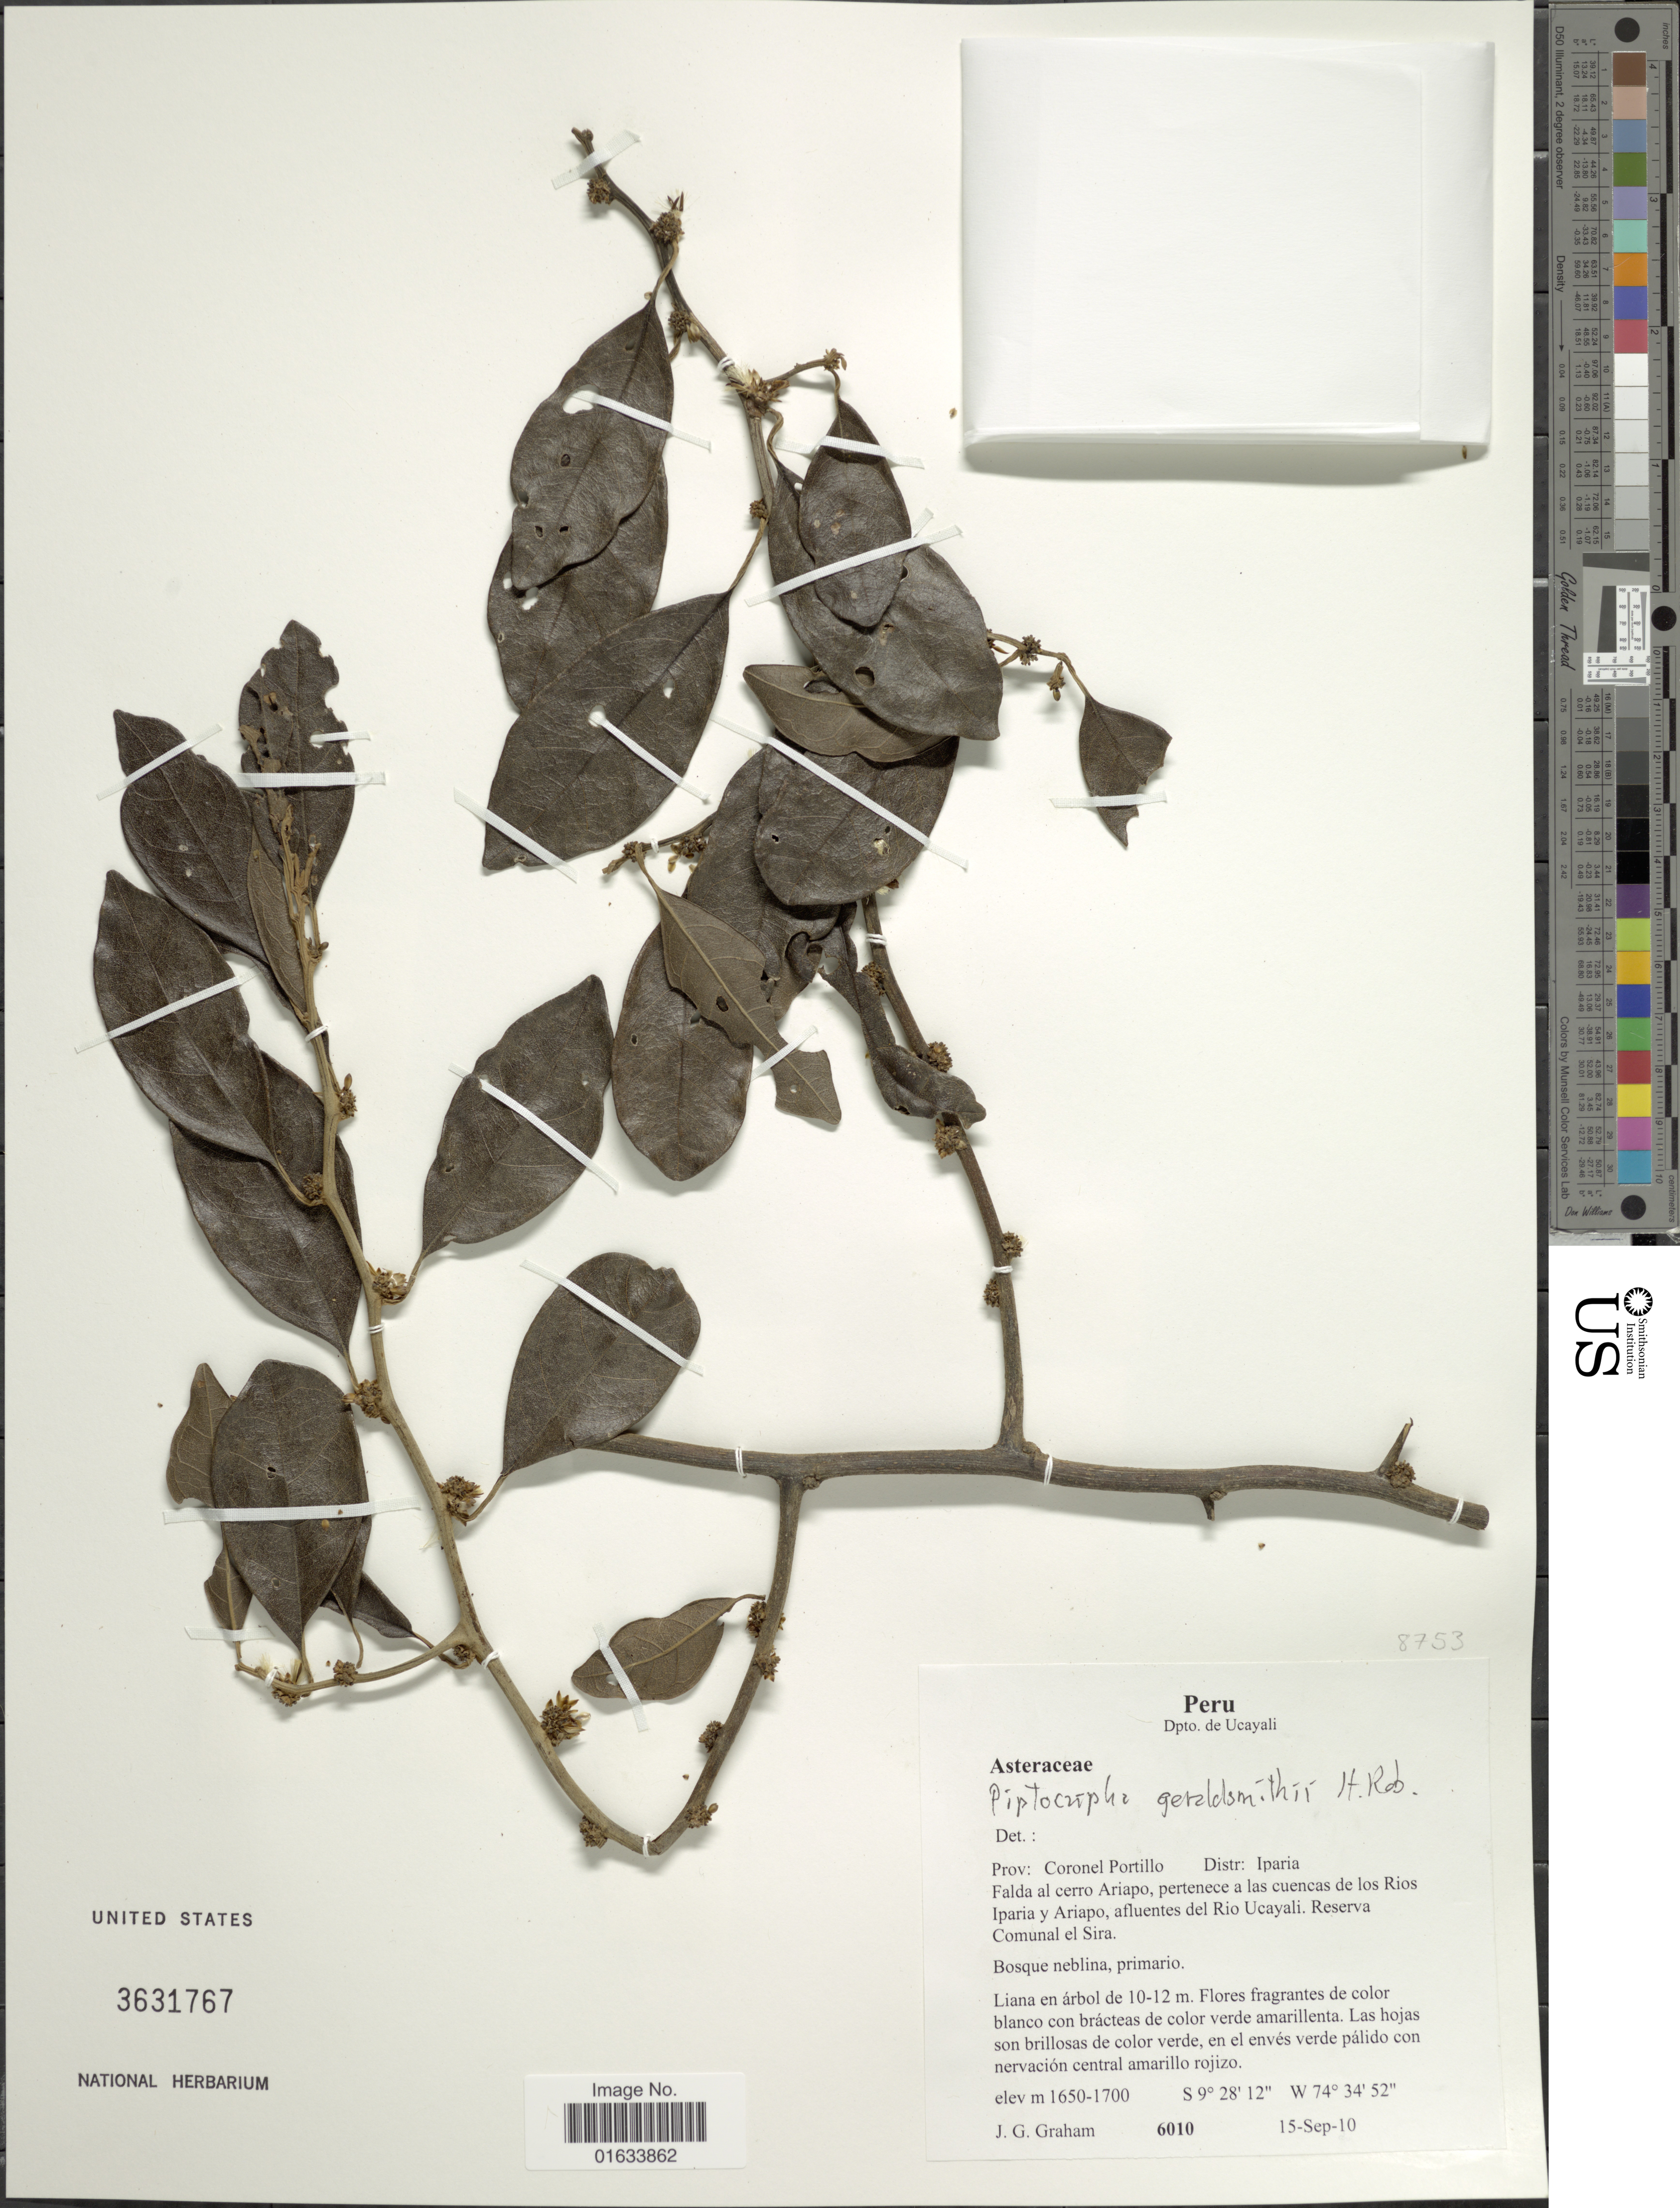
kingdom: Plantae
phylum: Tracheophyta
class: Magnoliopsida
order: Asterales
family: Asteraceae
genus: Piptocarpha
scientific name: Piptocarpha geraldsmithii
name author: H. Rob.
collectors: J. Graham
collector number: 6010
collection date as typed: Transcribed d/m/y: 15/9/10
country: Peru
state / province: Ucayali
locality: Dpto. de Ucayali. Prov: Coronel Portillo. Distr: Iparia. Falda al cerro Ariapo, pertenece a las cuencas de los Rios Iparia y Ariapo, afluentes del Rio Ucayali. Reserva Comunal eol Sira.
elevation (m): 1650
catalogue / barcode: US 3631767